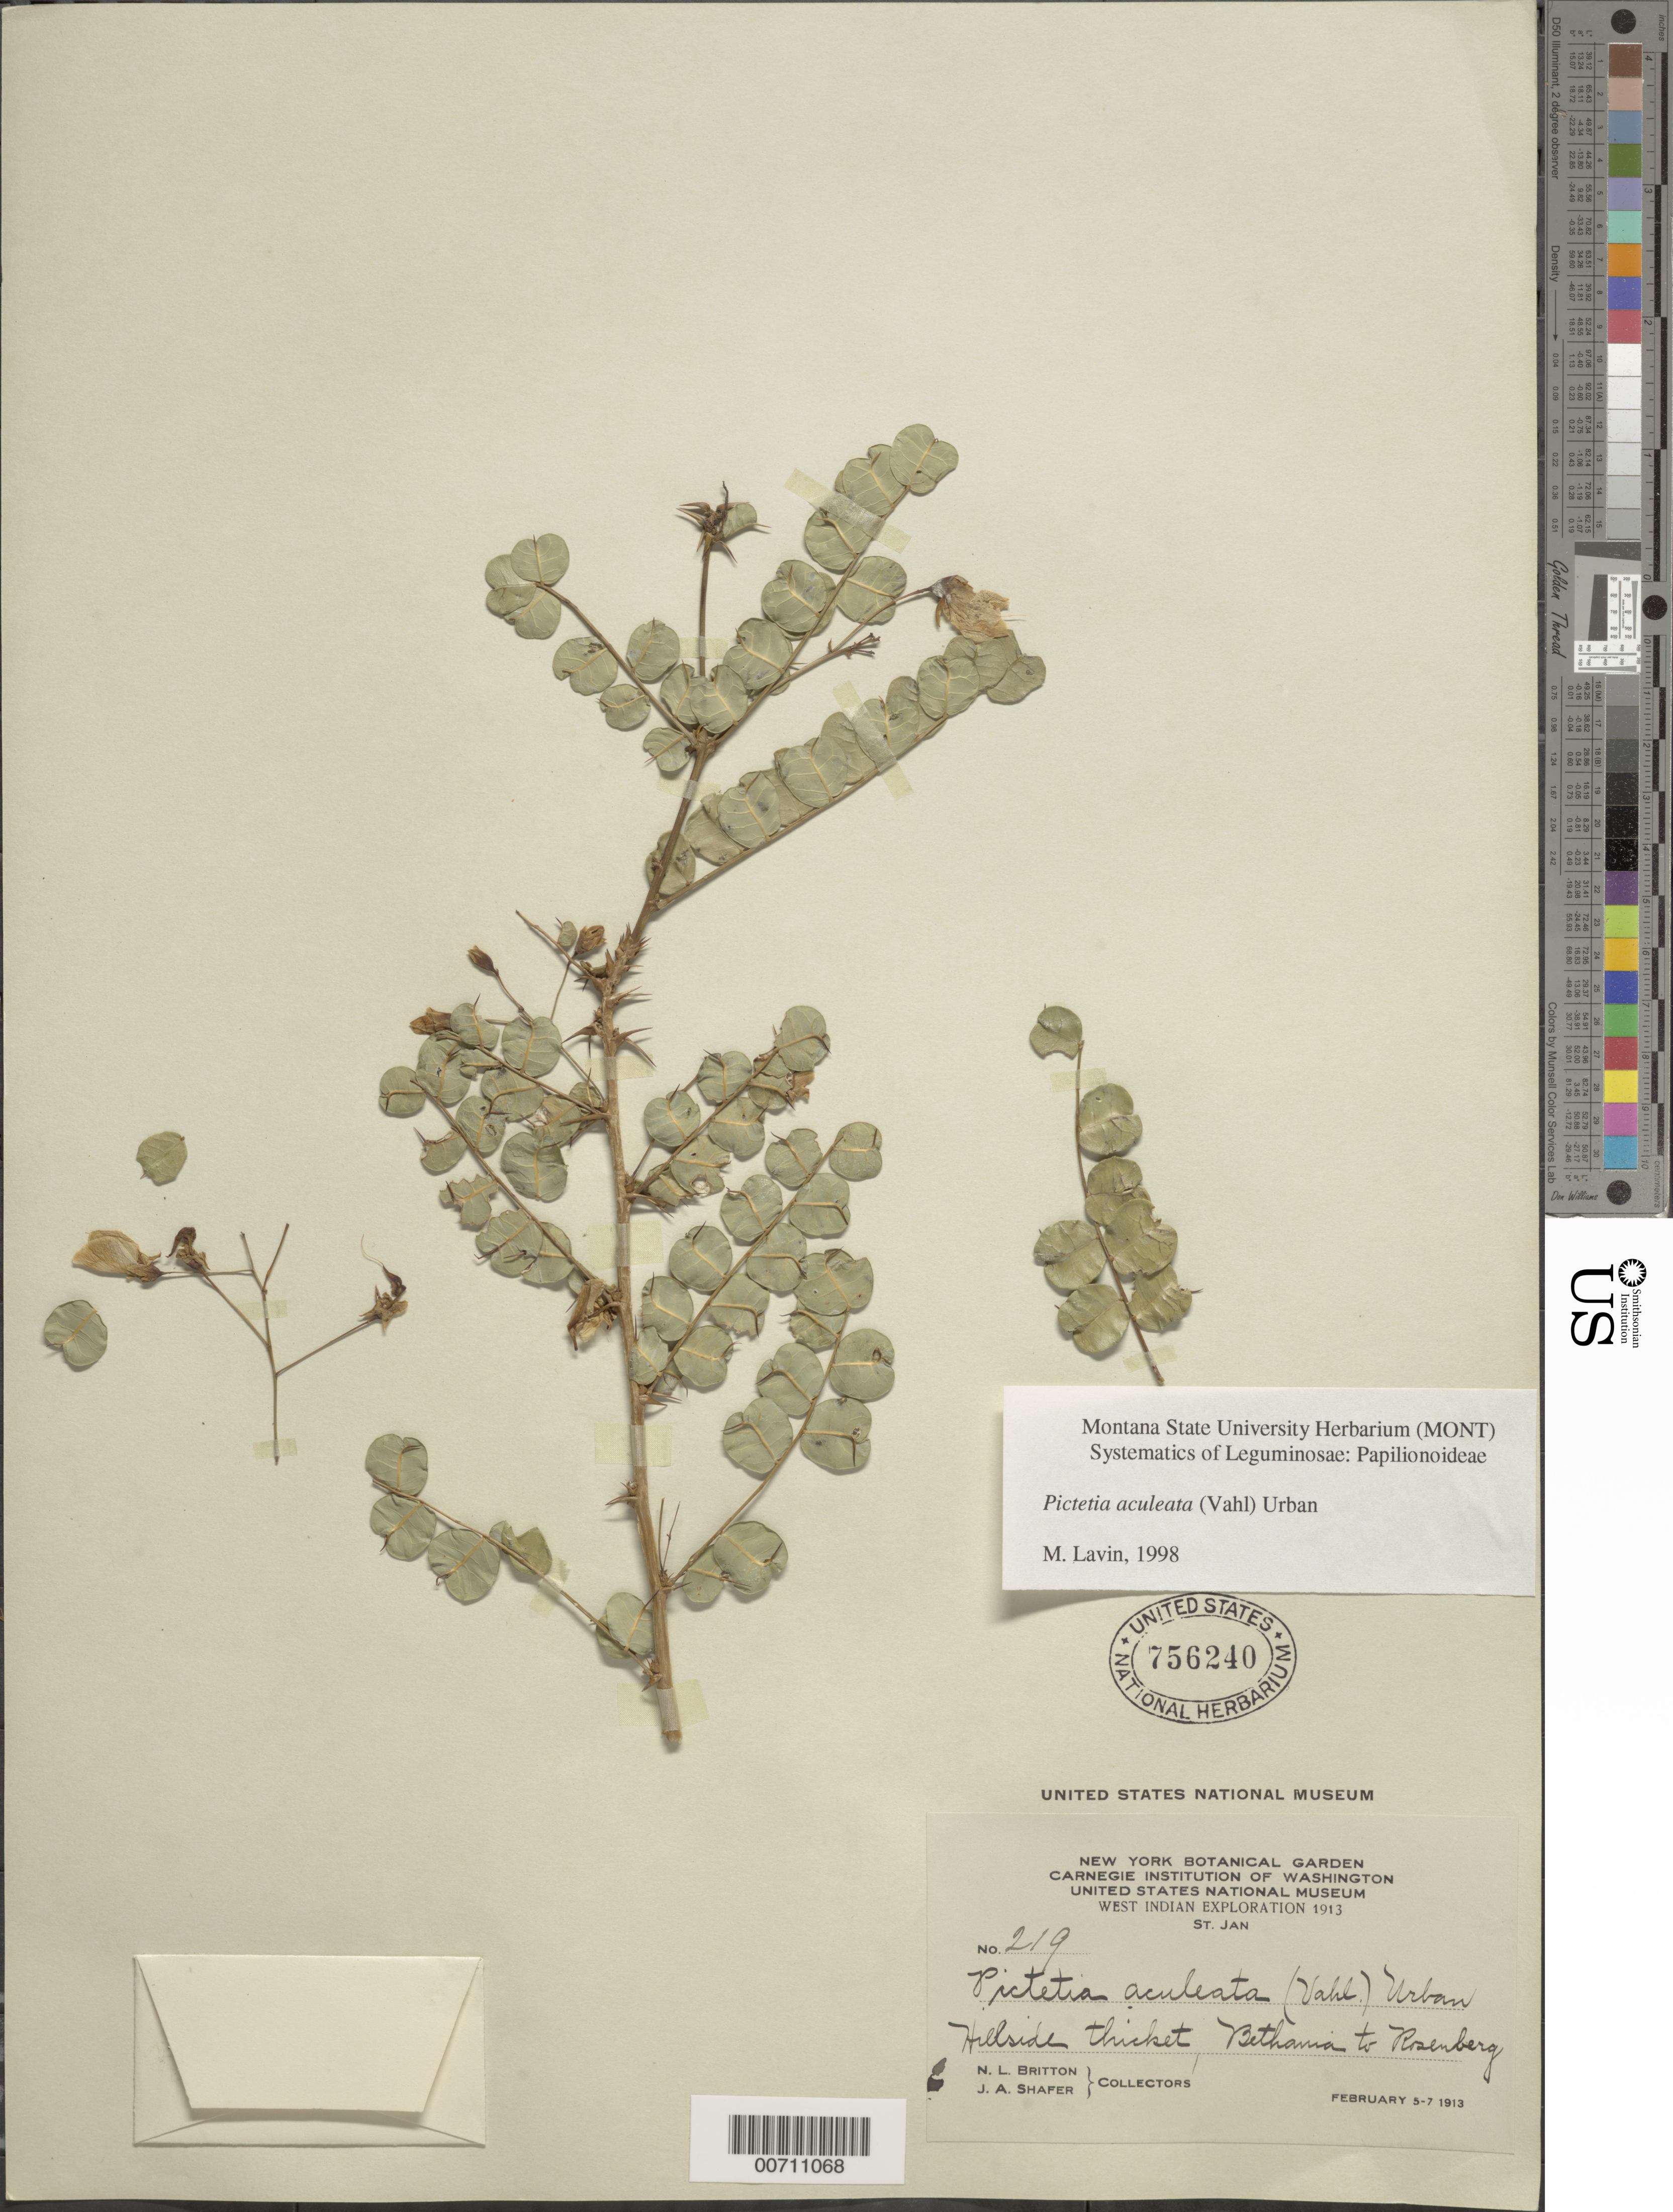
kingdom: Plantae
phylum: Tracheophyta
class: Magnoliopsida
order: Fabales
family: Fabaceae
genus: Pictetia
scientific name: Pictetia aculeata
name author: (Vahl) Urb.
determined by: Lavin, M.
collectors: N. Britton & J. A. Shafer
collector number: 219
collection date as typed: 05 Feb 1913 to 07 Feb 1913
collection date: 1913-02-05/1913-02-07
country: U.S. Virgin Islands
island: St. John Island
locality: Bethania to Rosenberg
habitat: Hillside thicket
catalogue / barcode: US 756240